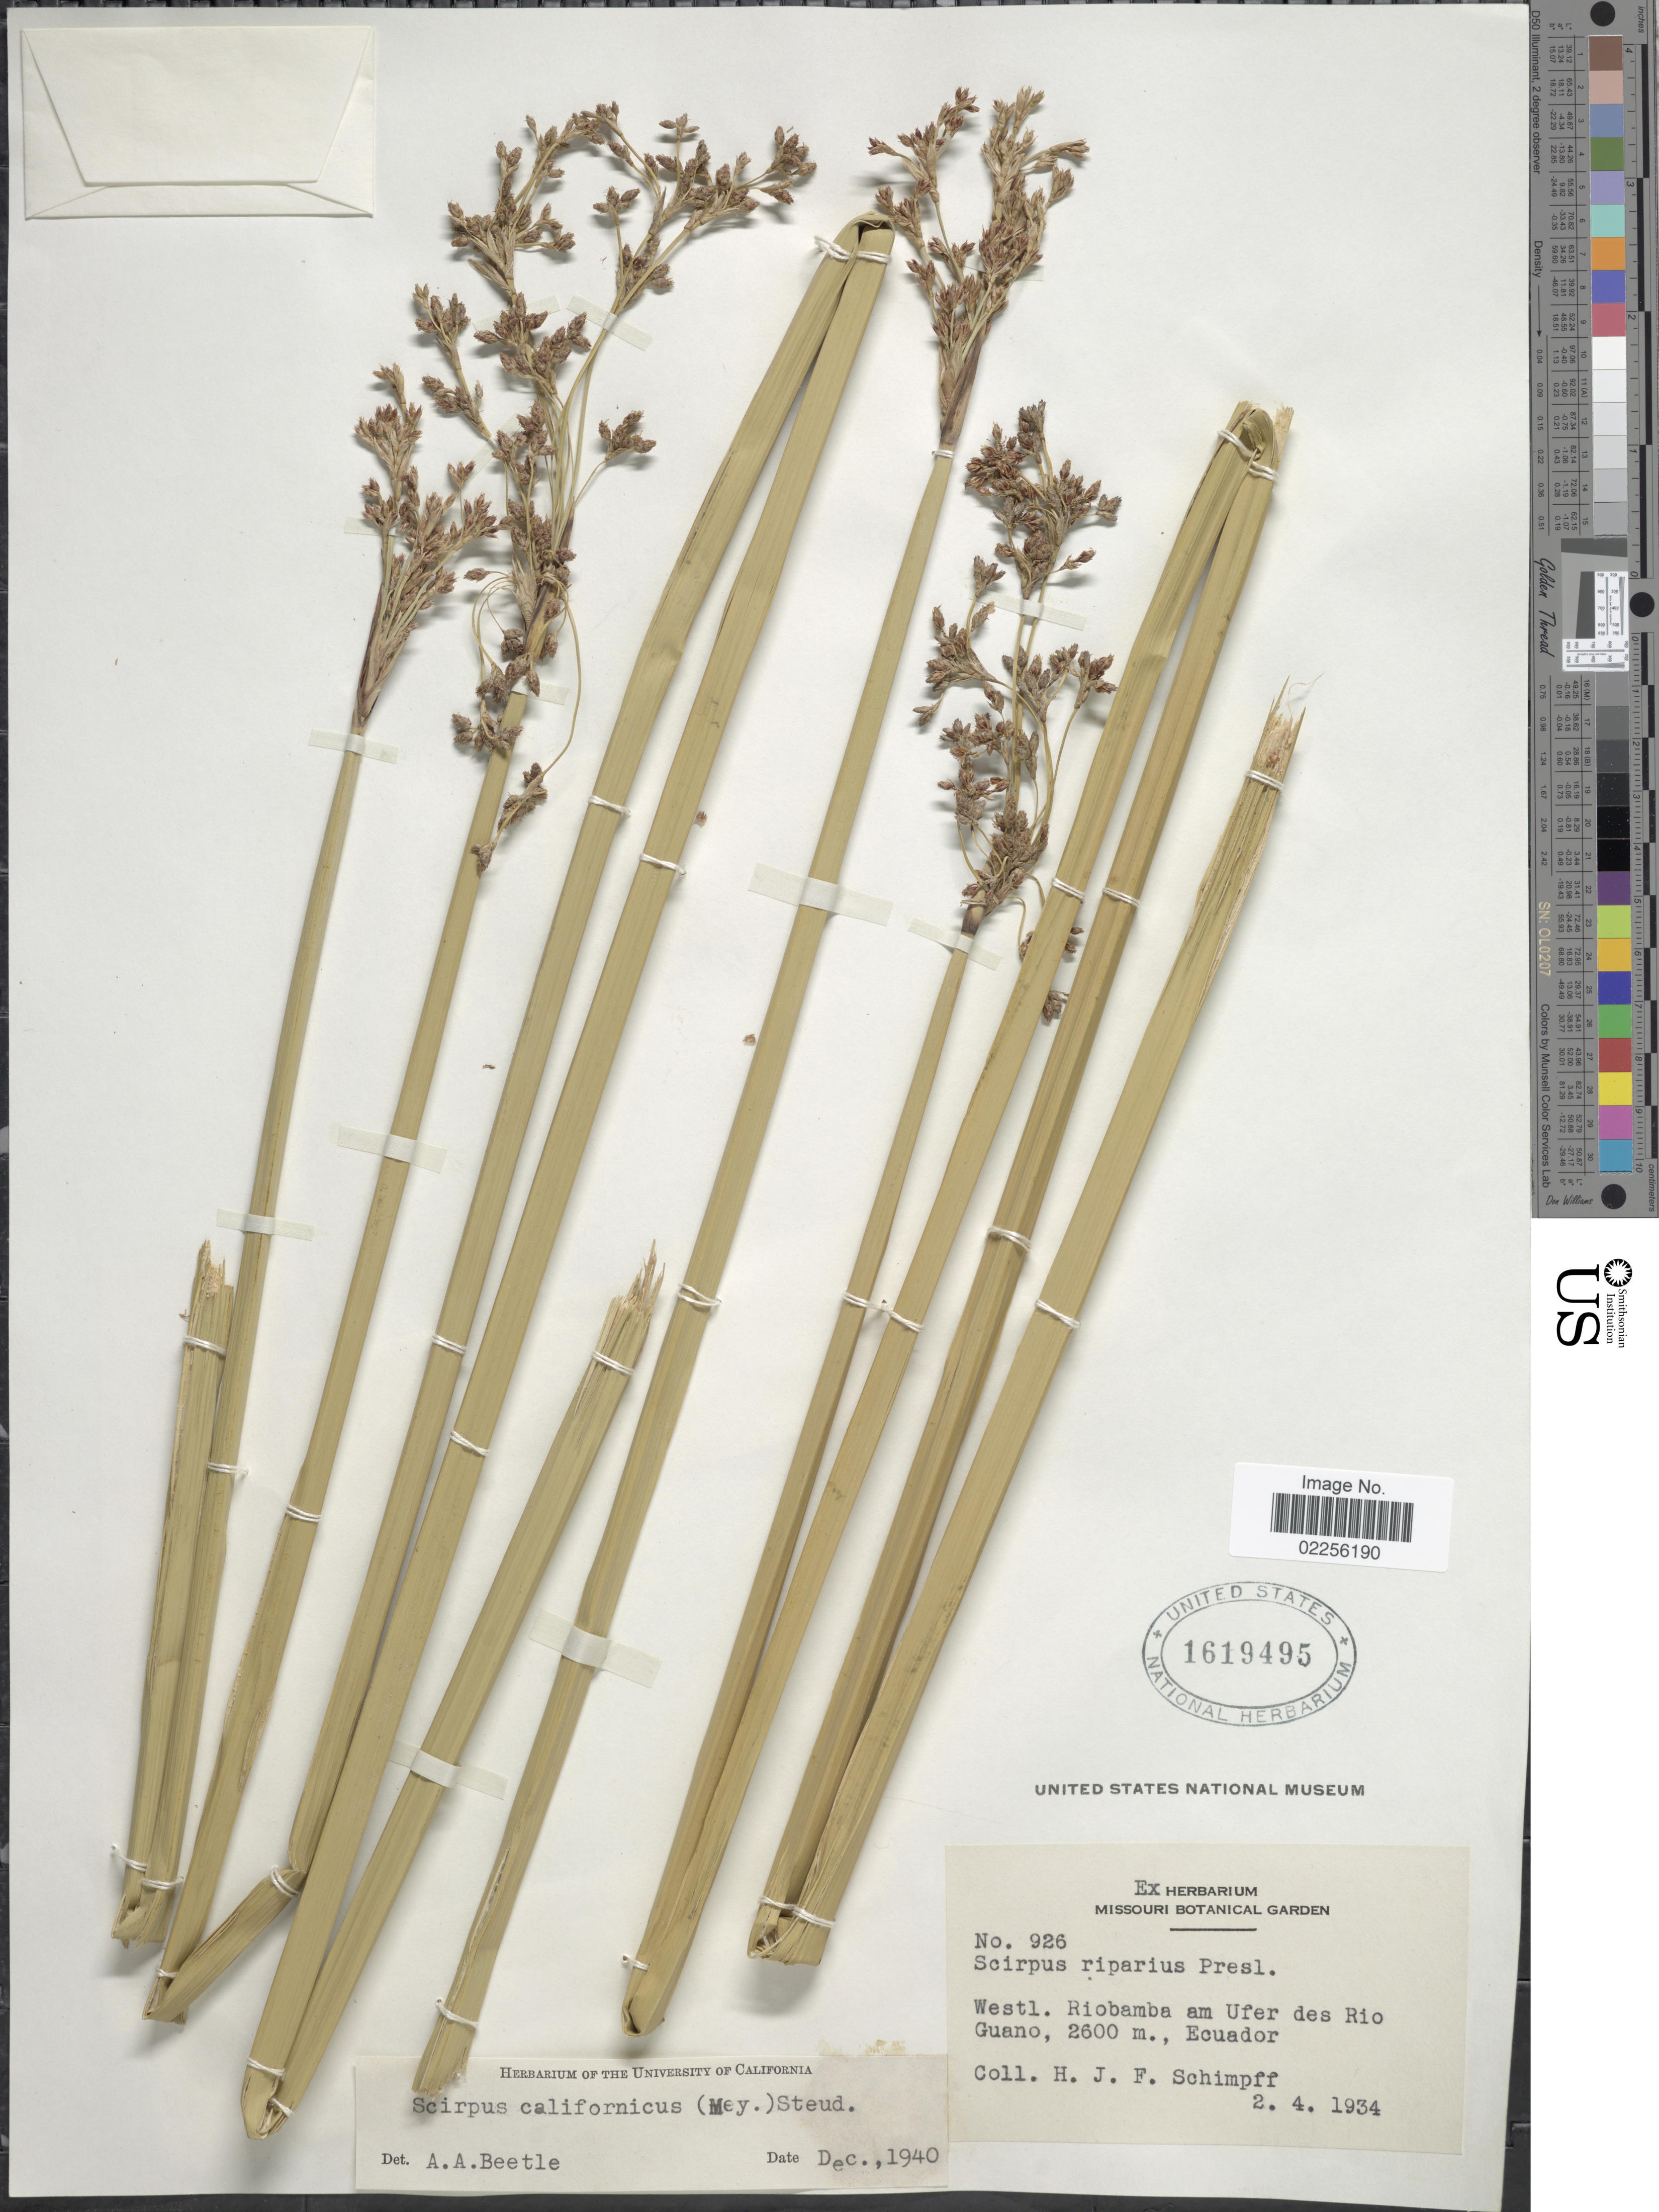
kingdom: Plantae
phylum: Tracheophyta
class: Liliopsida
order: Poales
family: Cyperaceae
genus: Schoenoplectus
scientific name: Schoenoplectus californicus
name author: (C.A. Mey.) Soják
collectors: H. Schimpff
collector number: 926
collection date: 1934-04-02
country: Ecuador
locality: Westl. Riobamba am Ufer des Rio Guano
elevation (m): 2600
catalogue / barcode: US 1619495